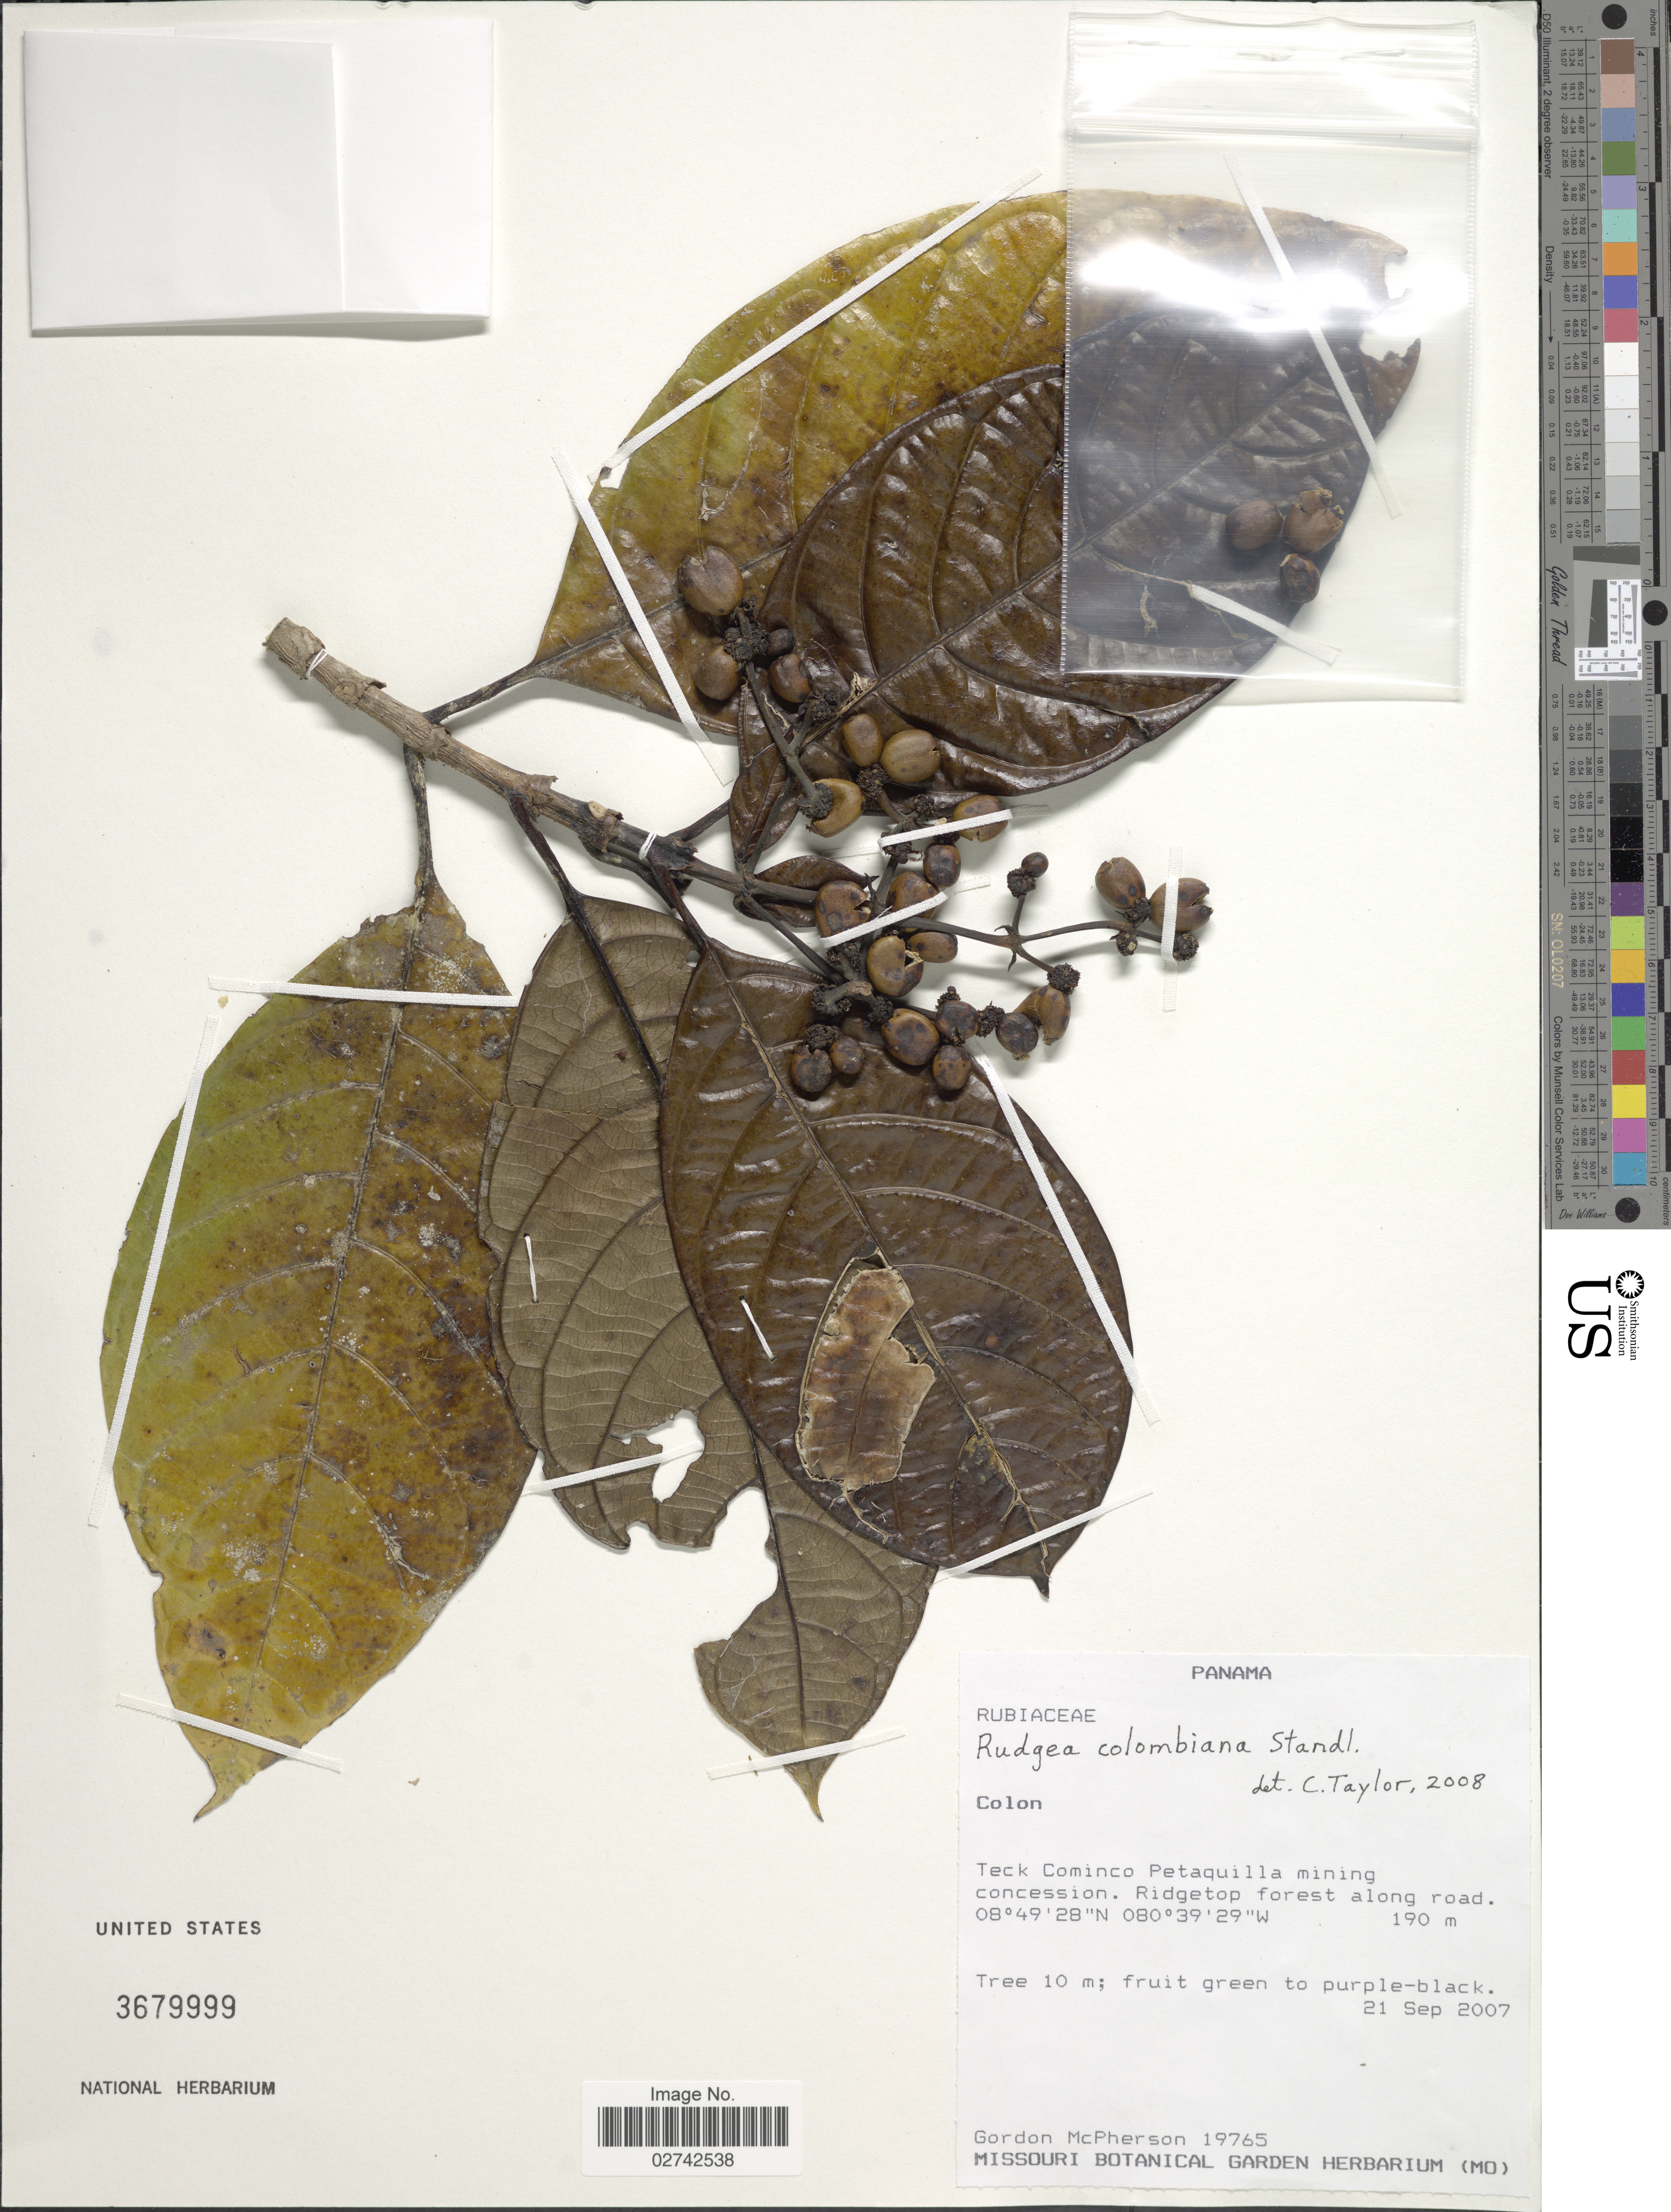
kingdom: Plantae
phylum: Tracheophyta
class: Magnoliopsida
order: Gentianales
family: Rubiaceae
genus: Rudgea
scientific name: Rudgea colombiana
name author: Standl.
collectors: G. McPherson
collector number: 19765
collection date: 2007-09-21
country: Panama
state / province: Colón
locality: Colon, Teck Cominco Petaquilla mining concession, Ridgetop forest along road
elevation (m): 190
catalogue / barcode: US 3679999